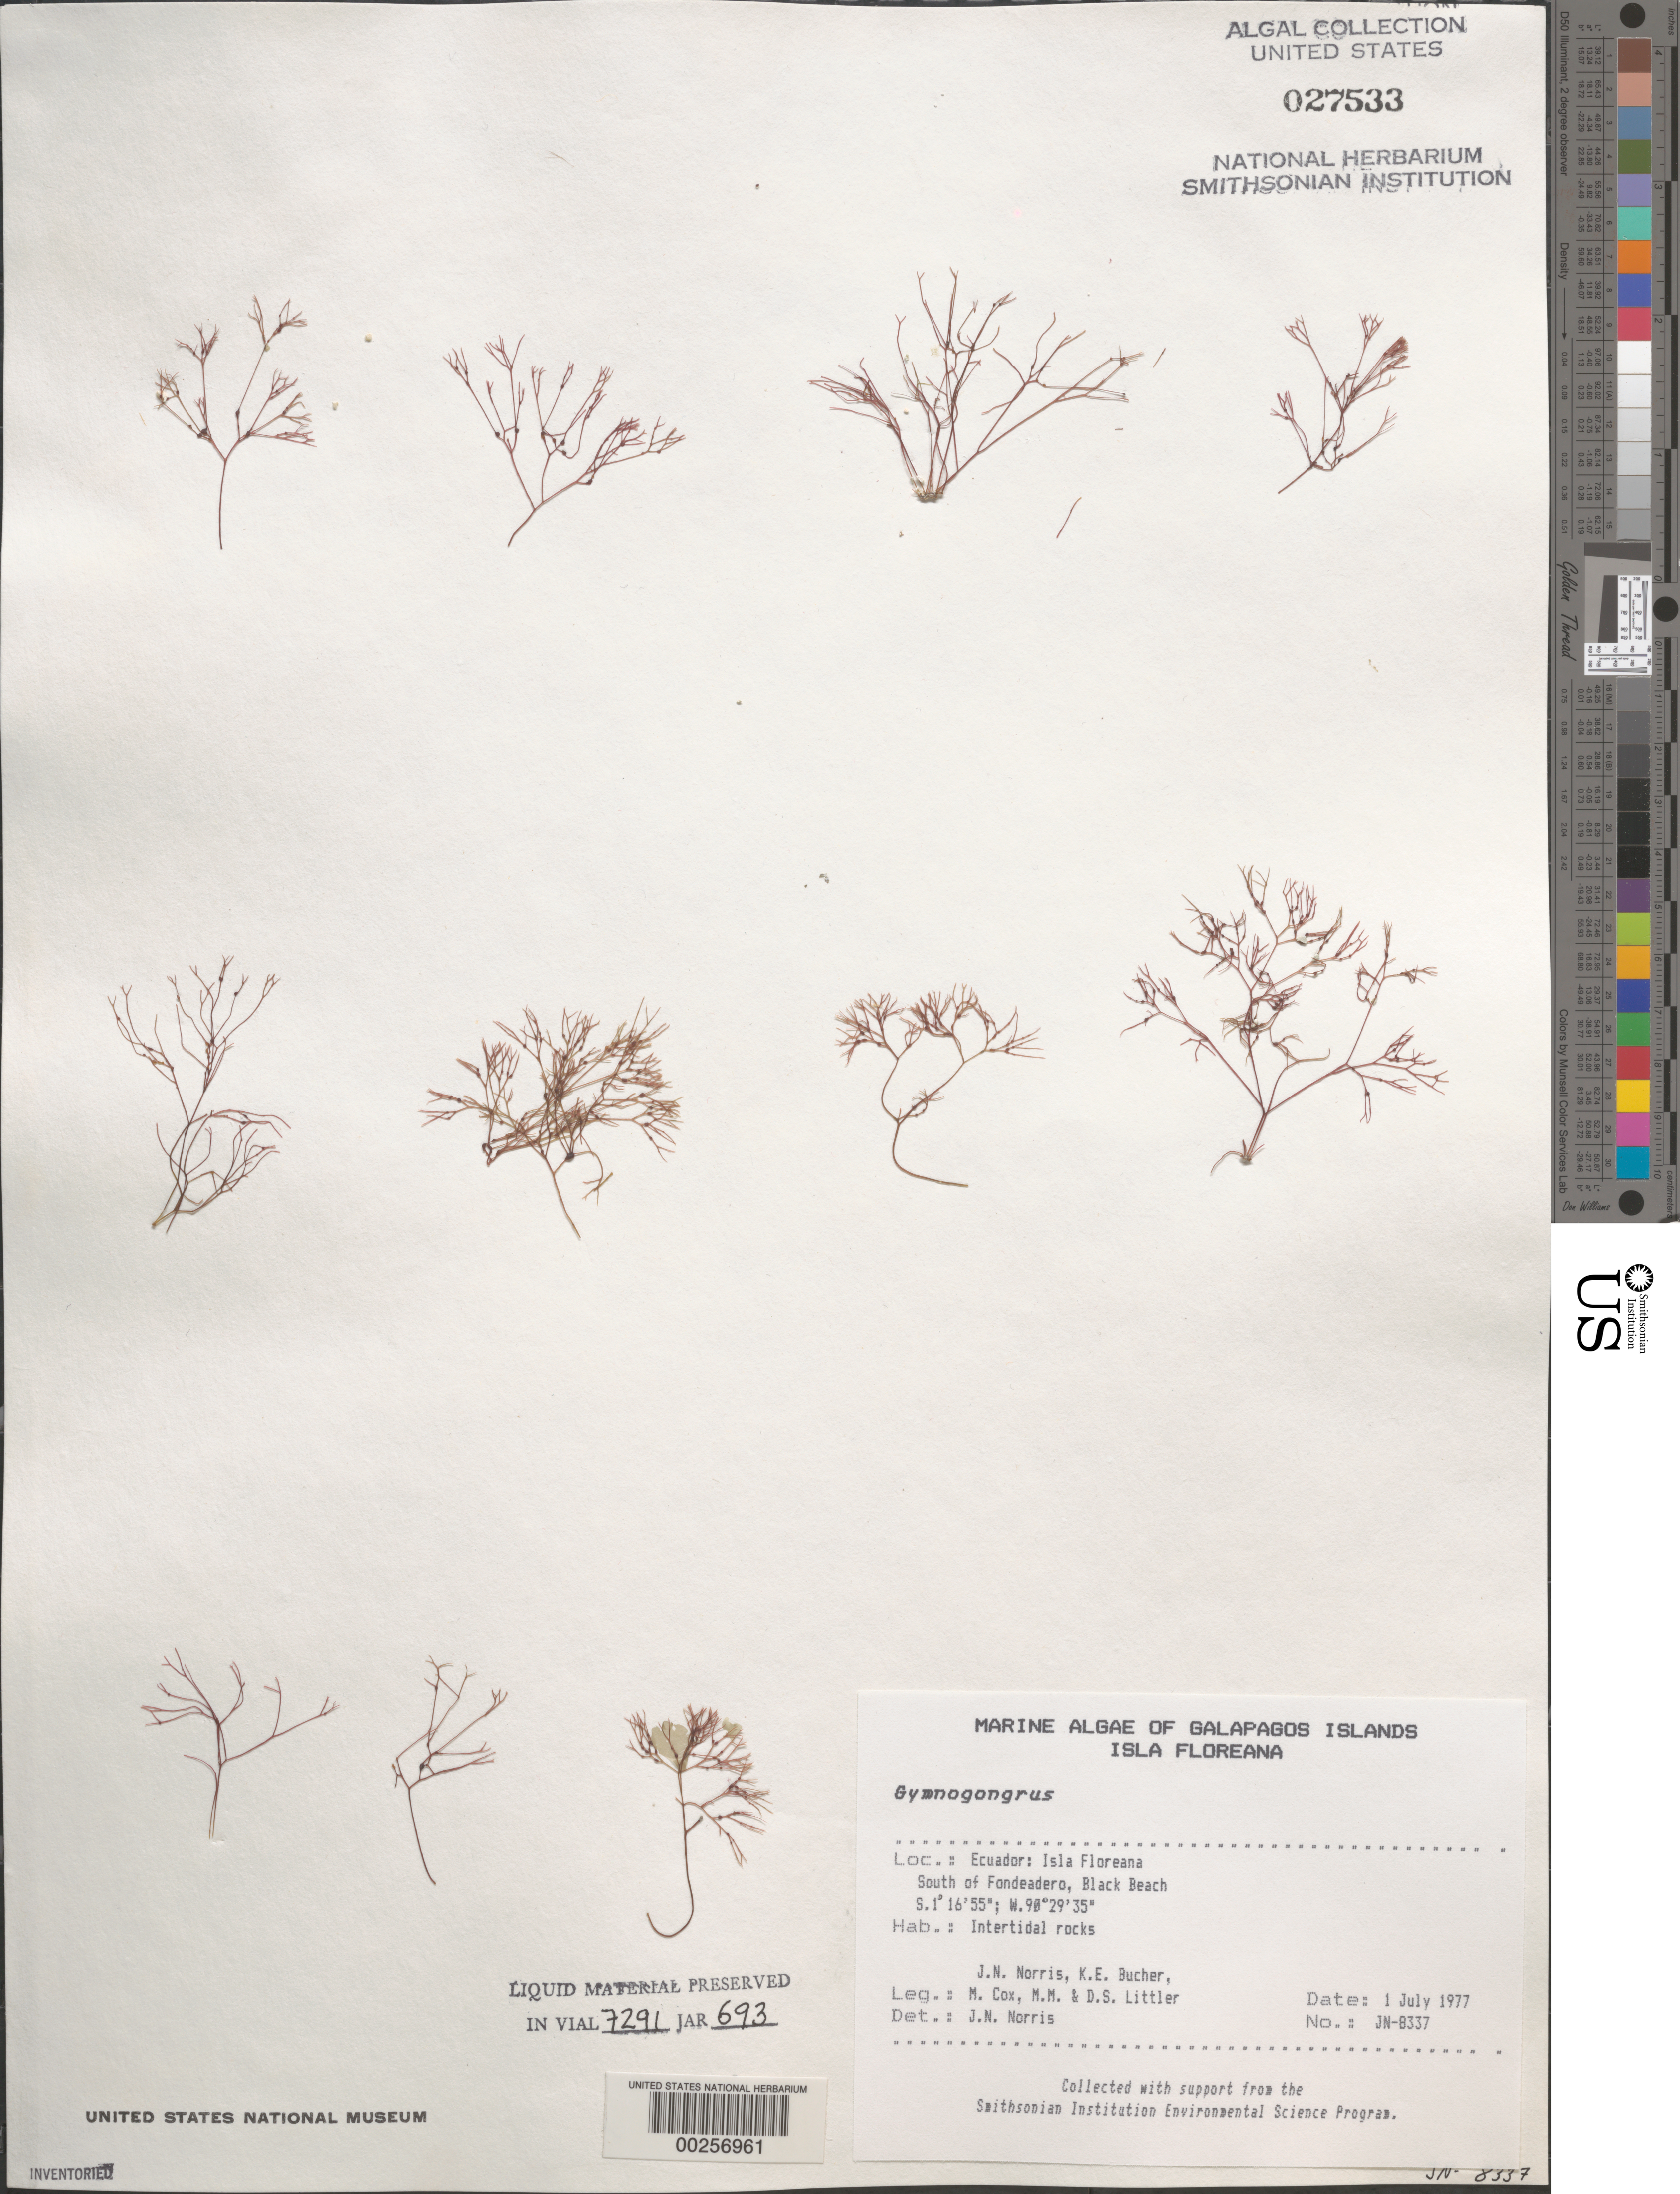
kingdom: Plantae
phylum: Rhodophyta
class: Florideophyceae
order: Gigartinales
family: Phyllophoraceae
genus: Gymnogongrus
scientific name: Gymnogongrus sp.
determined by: Norris, James N.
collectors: J. N. Norris, K. E. Bucher, M. Cox, M. M. Littler & D. S. Littler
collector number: JN-8337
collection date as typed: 01 Jul 1977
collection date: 1977-07-01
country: Ecuador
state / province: Colón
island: Floreana [Charles, Santa Maria]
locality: Black Beach south of Fondeadero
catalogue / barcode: US 27533